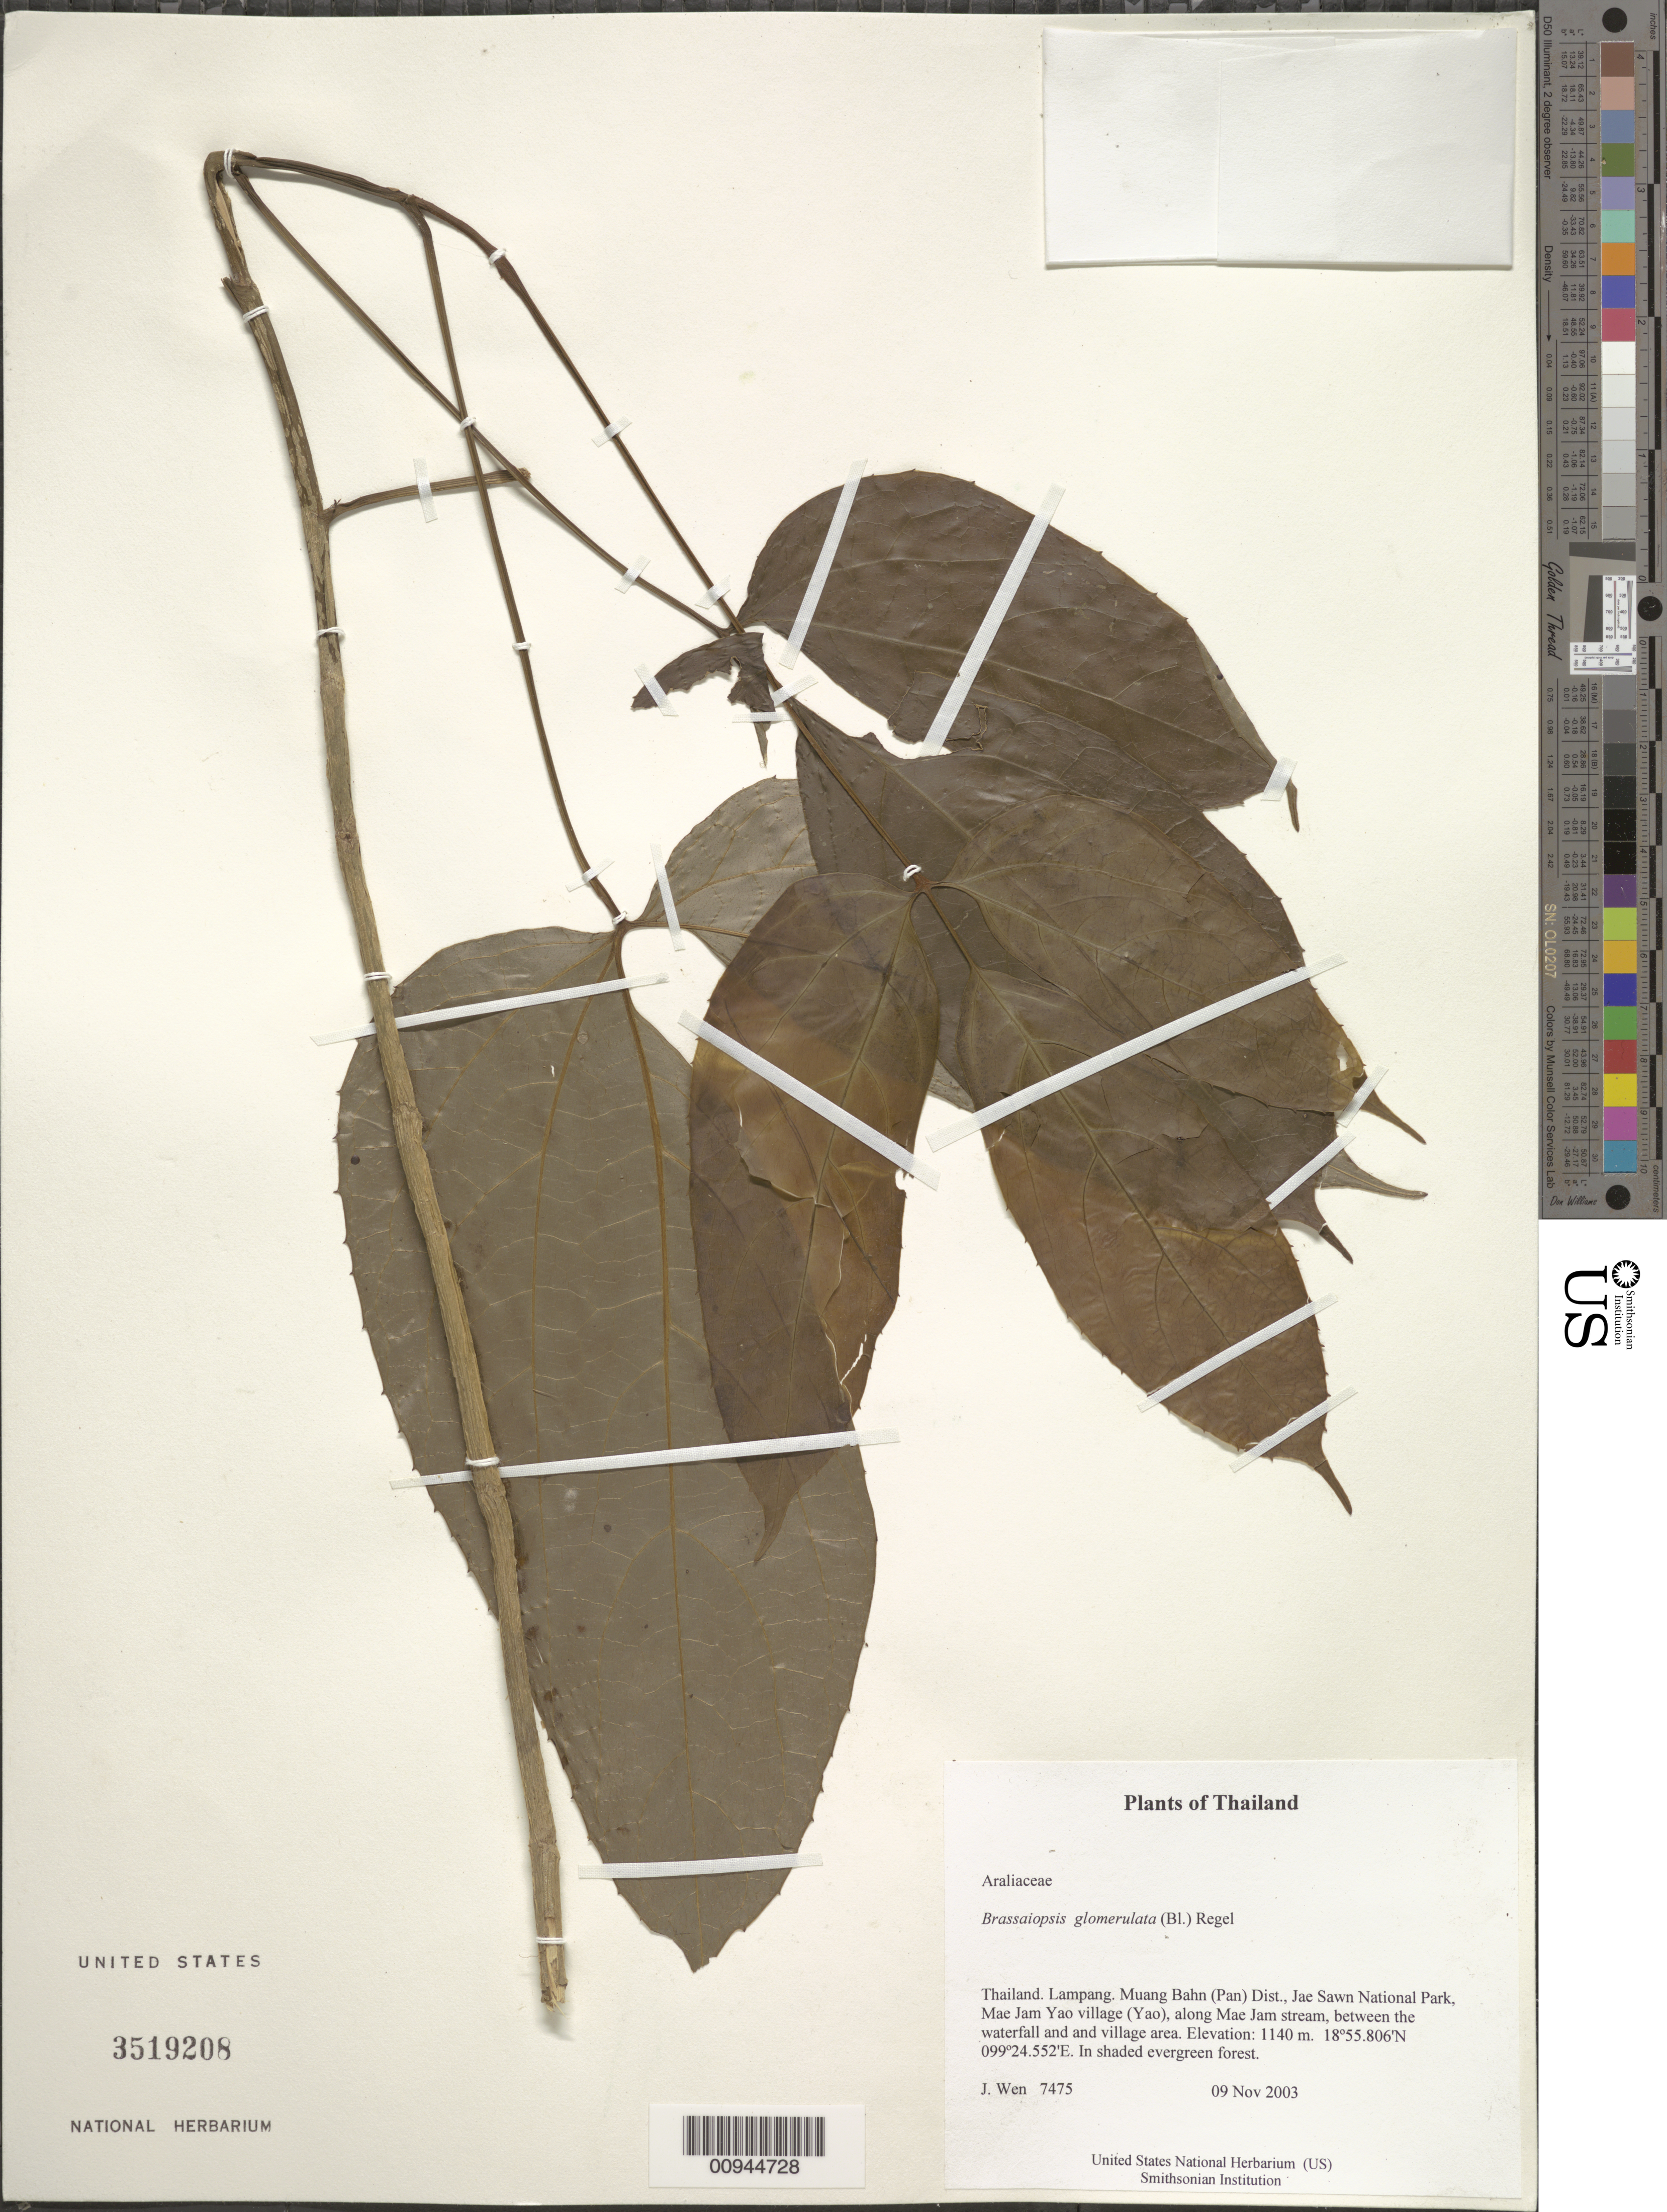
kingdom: Plantae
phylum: Tracheophyta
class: Magnoliopsida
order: Apiales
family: Araliaceae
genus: Brassaiopsis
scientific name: Brassaiopsis glomerulata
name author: (Blume) Regel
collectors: J. Wen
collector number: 7475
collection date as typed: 09 Nov 2003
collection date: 2003-11-09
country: Thailand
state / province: Lampang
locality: Muang Bahn (Pan) Dist., Jae Sawn National Park, Mae Jam Yao village (Yao), along Mae Jam stream, between the waterfall and and village area.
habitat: In shaded evergreen forest.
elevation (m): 1140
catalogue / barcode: US 3519208